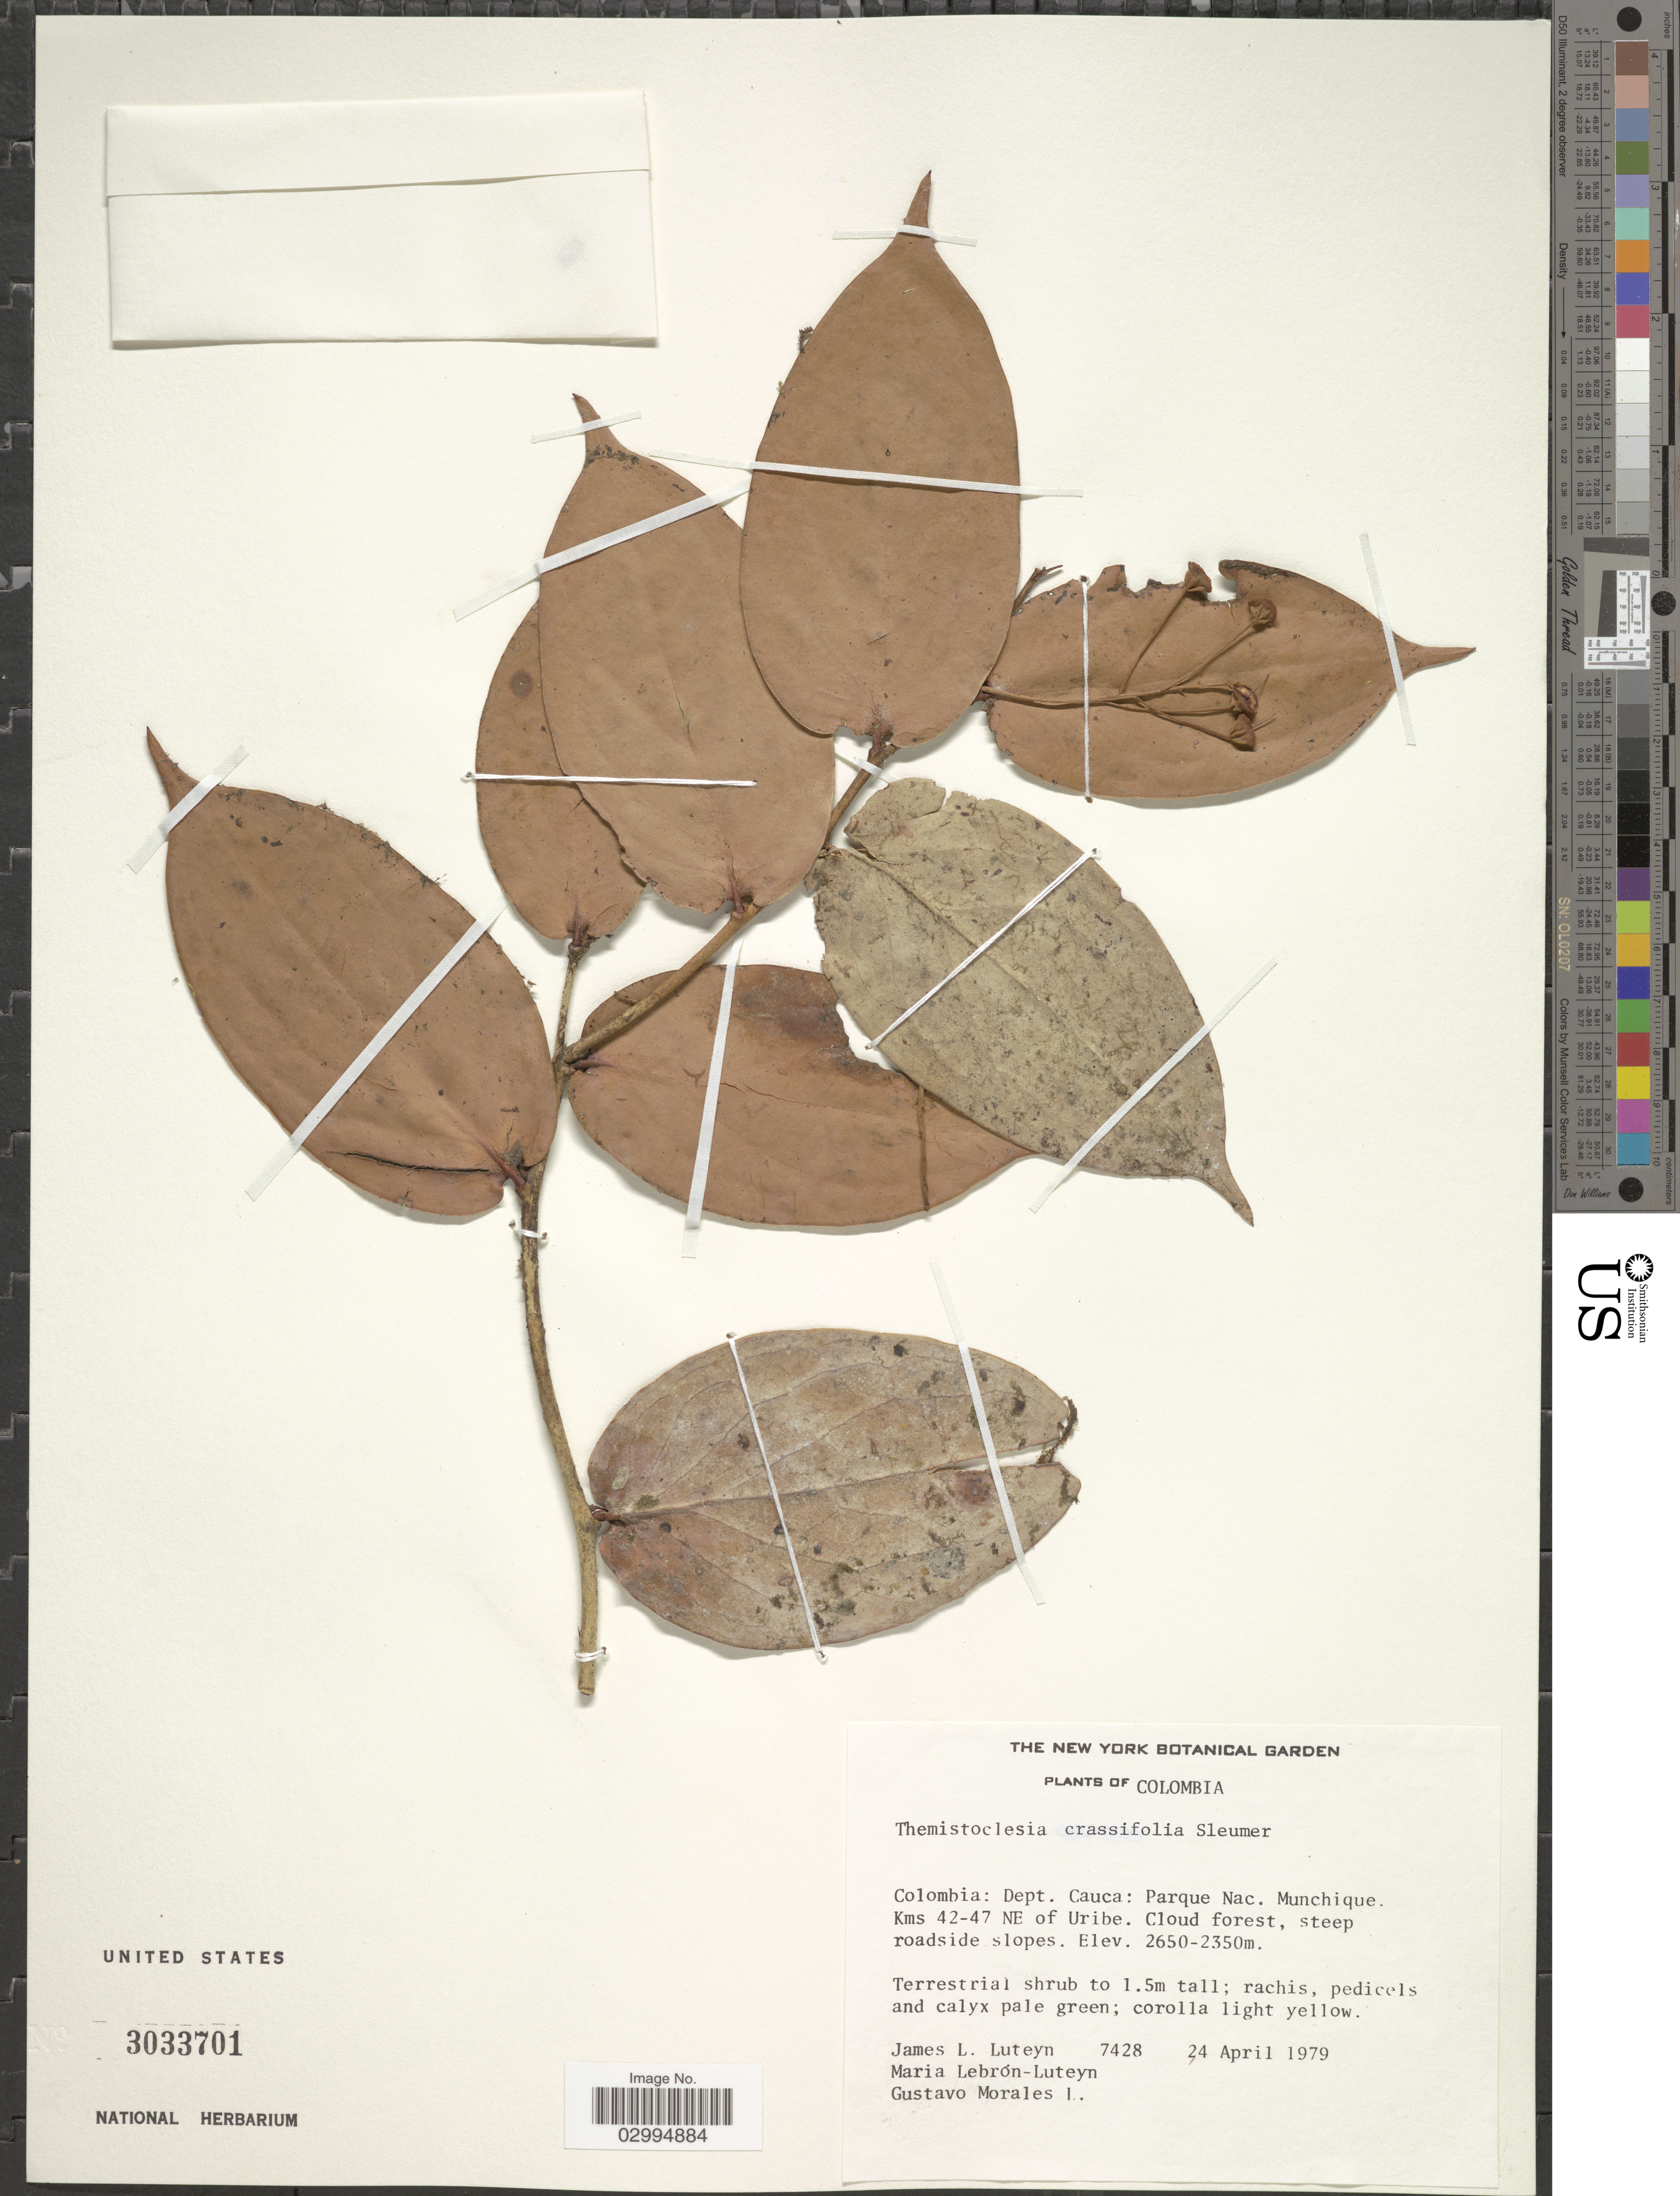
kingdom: Plantae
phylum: Tracheophyta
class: Magnoliopsida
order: Ericales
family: Ericaceae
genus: Themistoclesia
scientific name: Themistoclesia crassifolia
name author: Sleumer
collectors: J. Luteyn, M. L. Lebrón-Luteyn & G. Morales L.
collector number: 7428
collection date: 1979-04-24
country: Colombia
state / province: Cauca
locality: Dept. Cauca: Parque Nac. Munchique. Kms 42-47 NE of Uribe.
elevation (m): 2350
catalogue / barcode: US 3033701